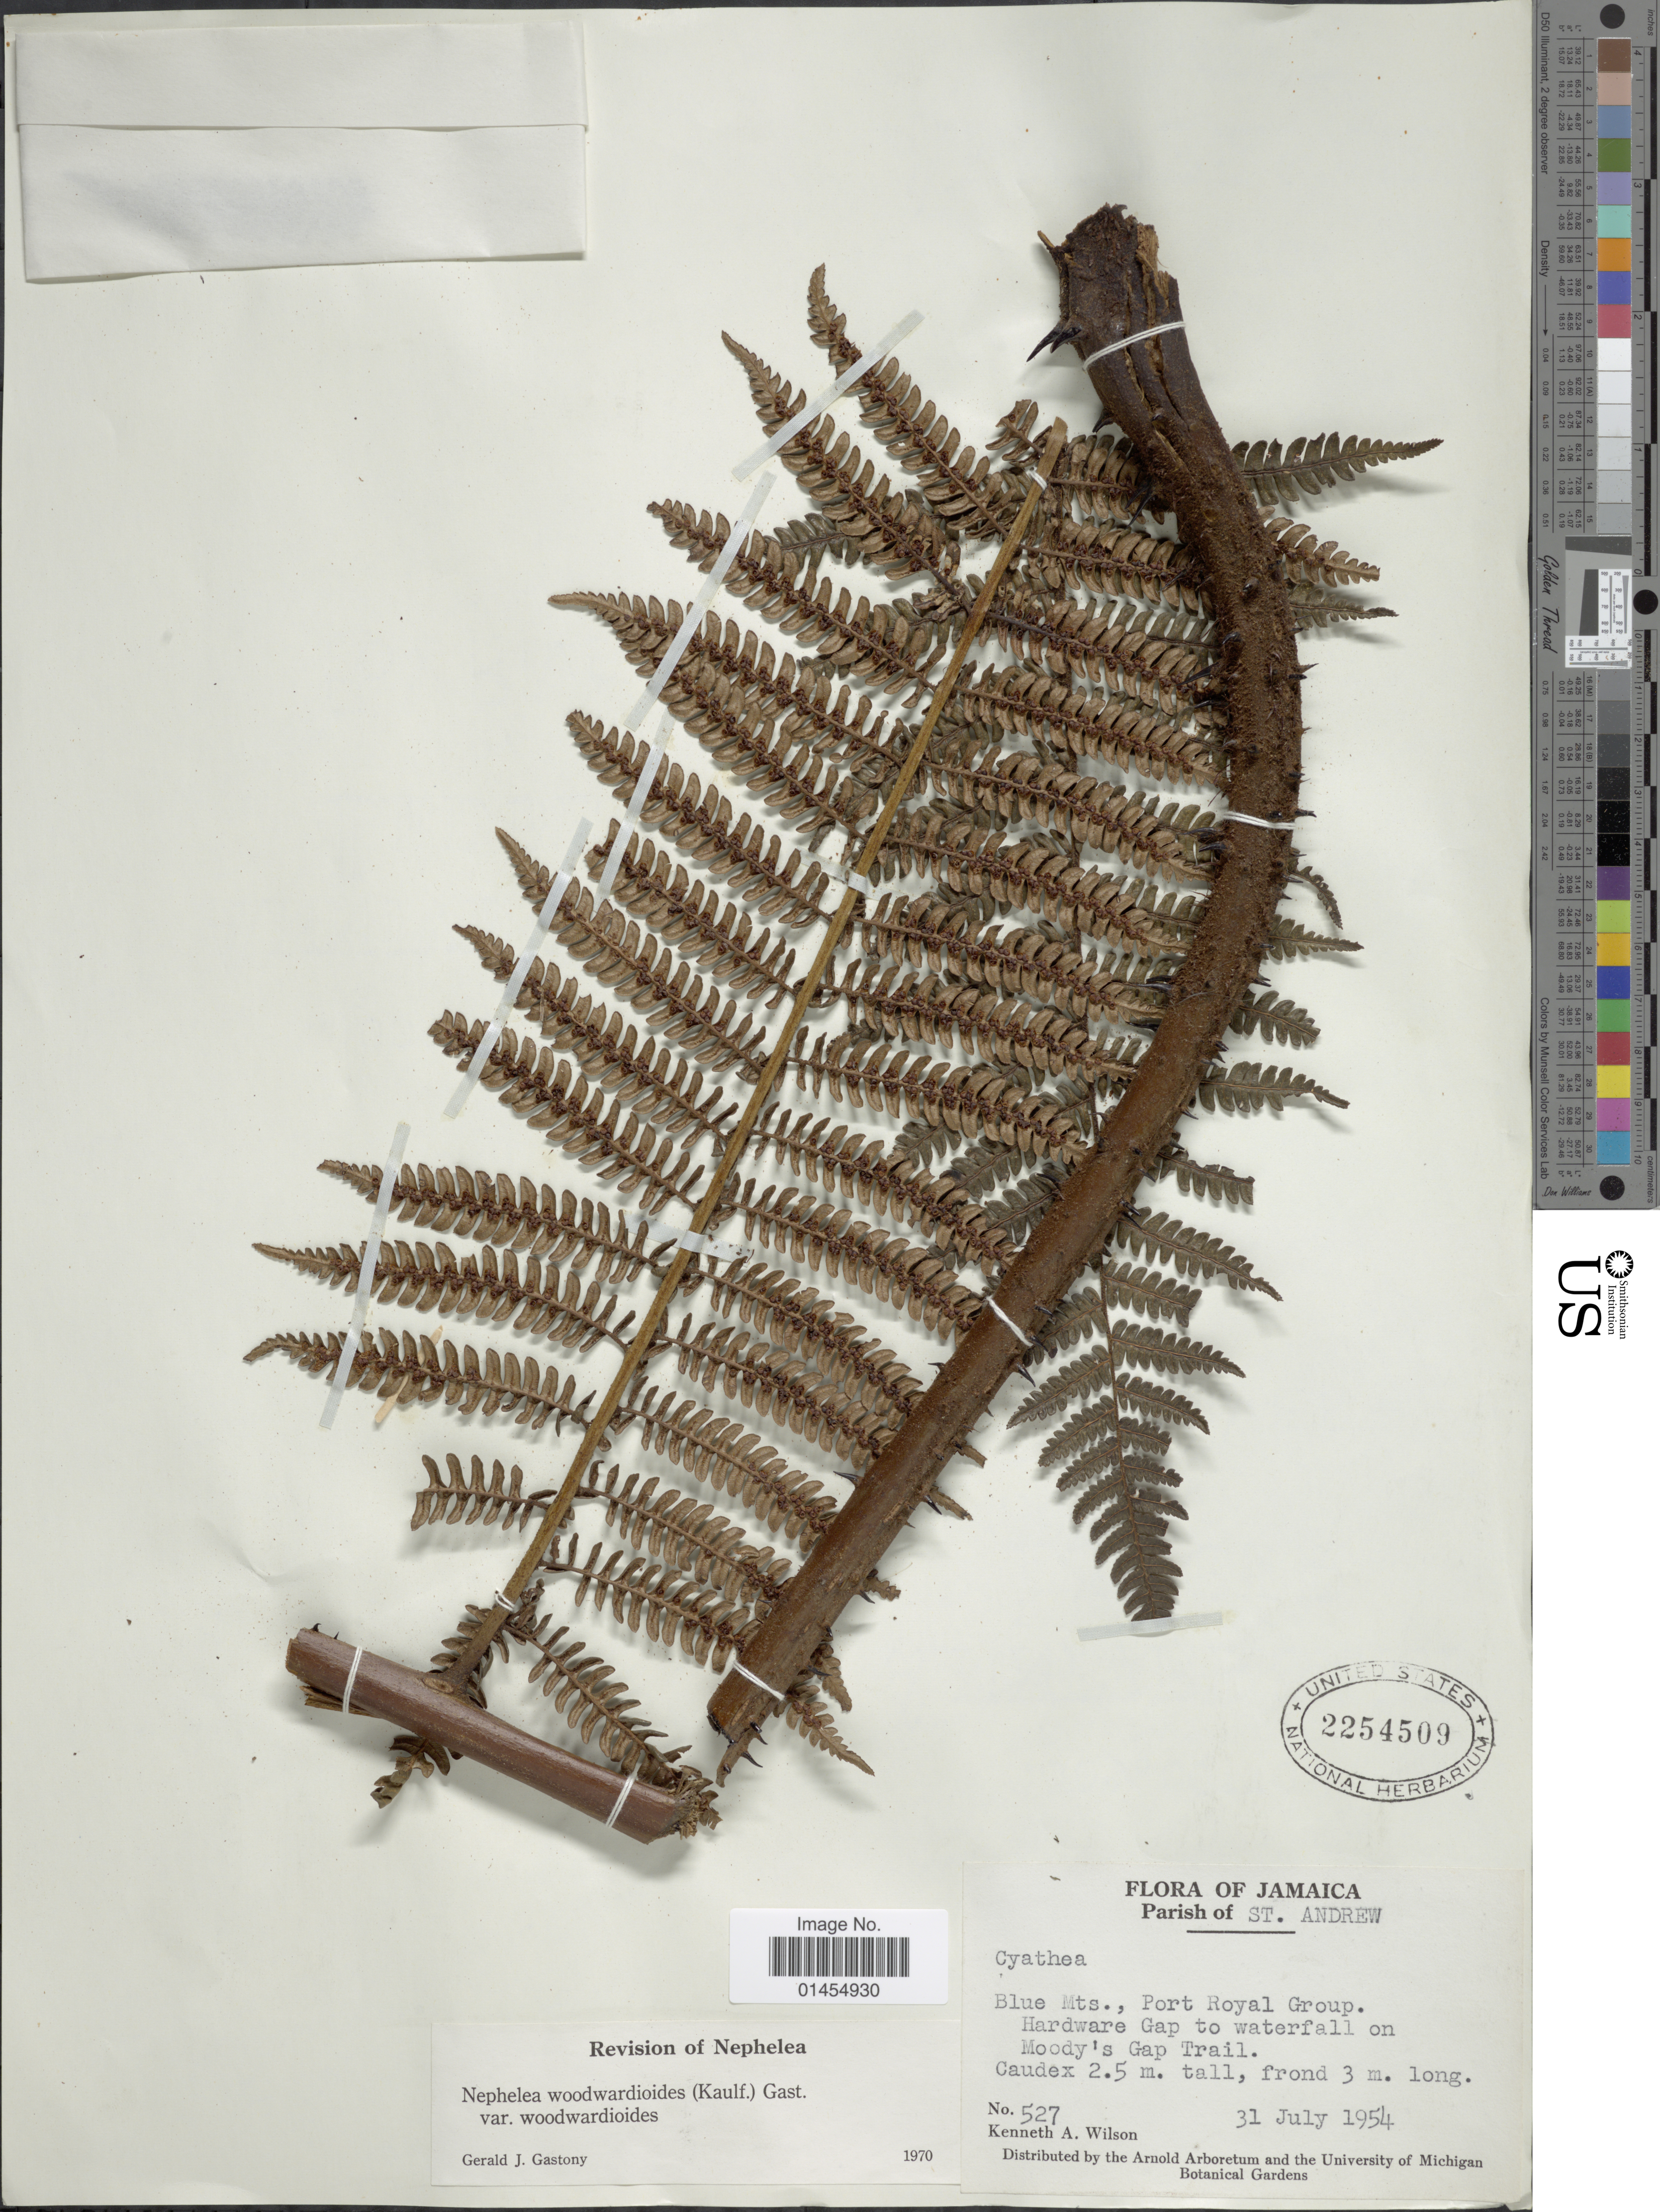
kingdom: Plantae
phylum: Tracheophyta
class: Polypodiopsida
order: Cyatheales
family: Cyatheaceae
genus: Alsophila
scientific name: Alsophila woodwardioides var. woodwardioides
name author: (Kaulf.) D.S. Conant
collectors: K. A. Wilson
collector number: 527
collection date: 1954-07-31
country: Jamaica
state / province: Saint Andrew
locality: Blue Mts., Port Royal Group. Hardware Gap to waterfall on Moody's Gap Trail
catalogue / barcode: US 2254509